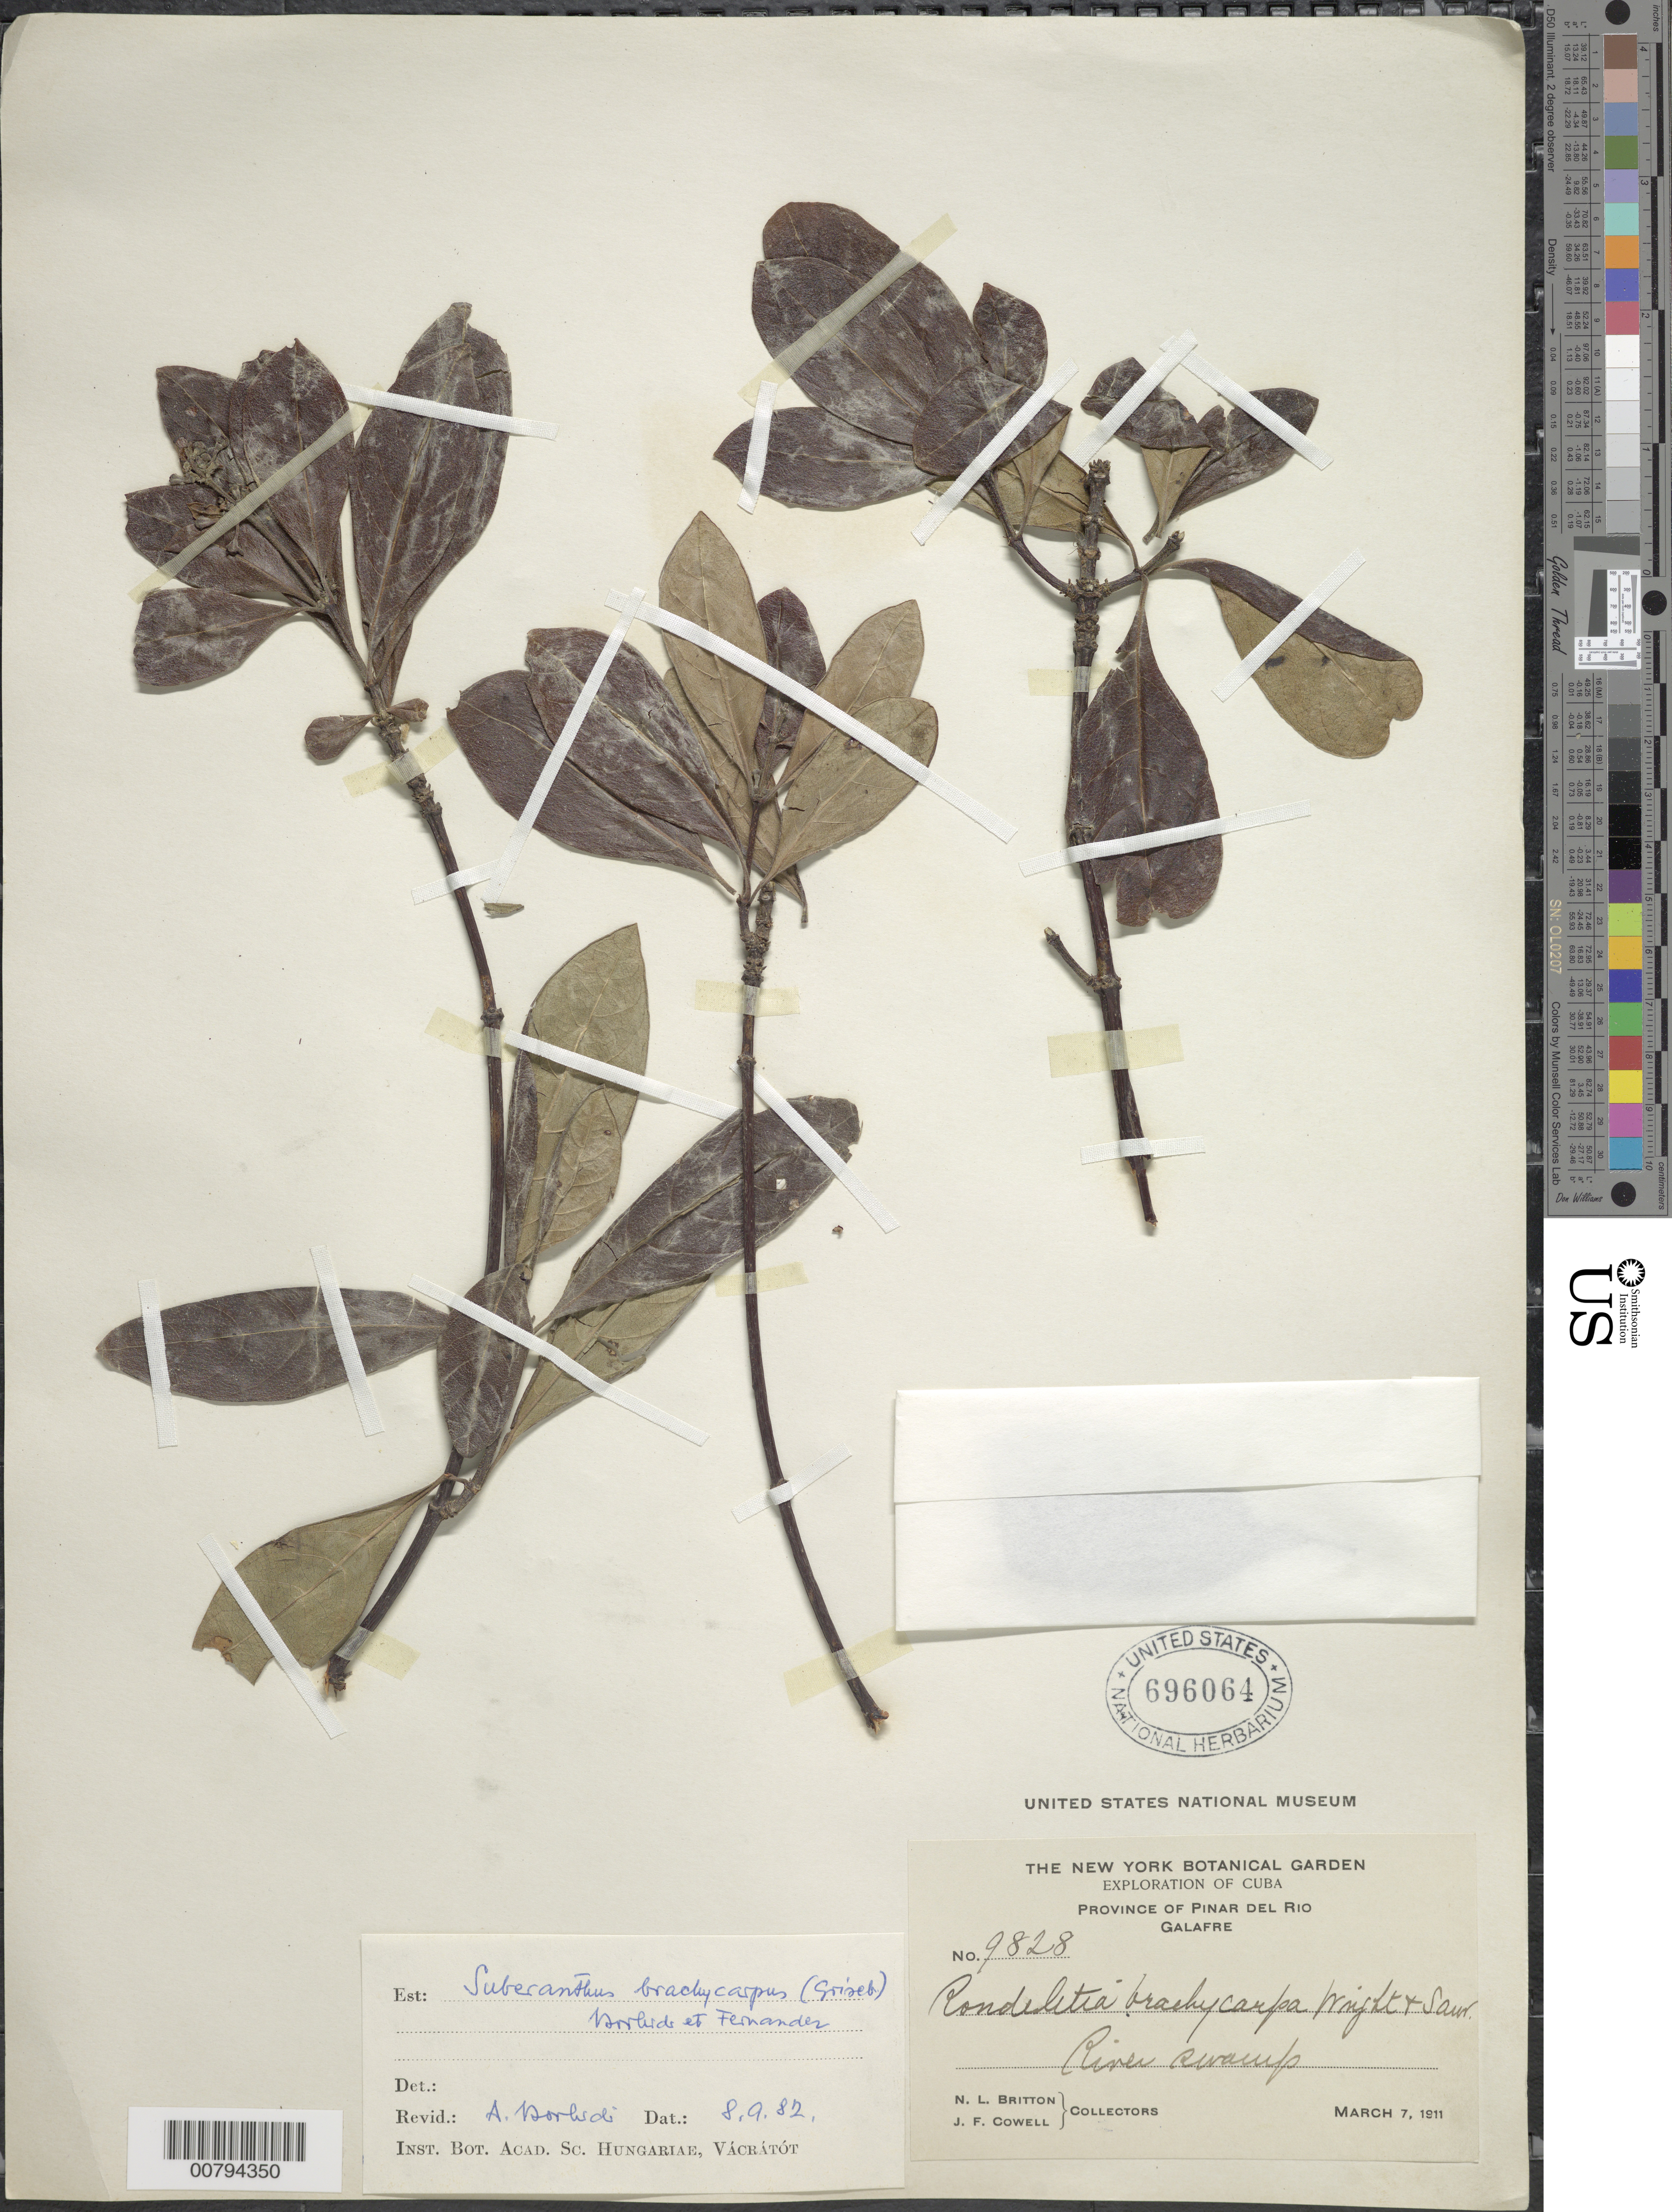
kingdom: Plantae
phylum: Tracheophyta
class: Magnoliopsida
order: Gentianales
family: Rubiaceae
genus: Suberanthus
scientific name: Suberanthus brachycarpus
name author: (Griseb.) Borhidi & Fernández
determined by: Borhidi, Attila L.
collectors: N. Britton & J. F. Cowell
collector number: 9828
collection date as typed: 07 Mar 1911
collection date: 1911-03-07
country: Cuba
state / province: Pinar del Río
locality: Galafre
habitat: River swamp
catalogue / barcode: US 696064